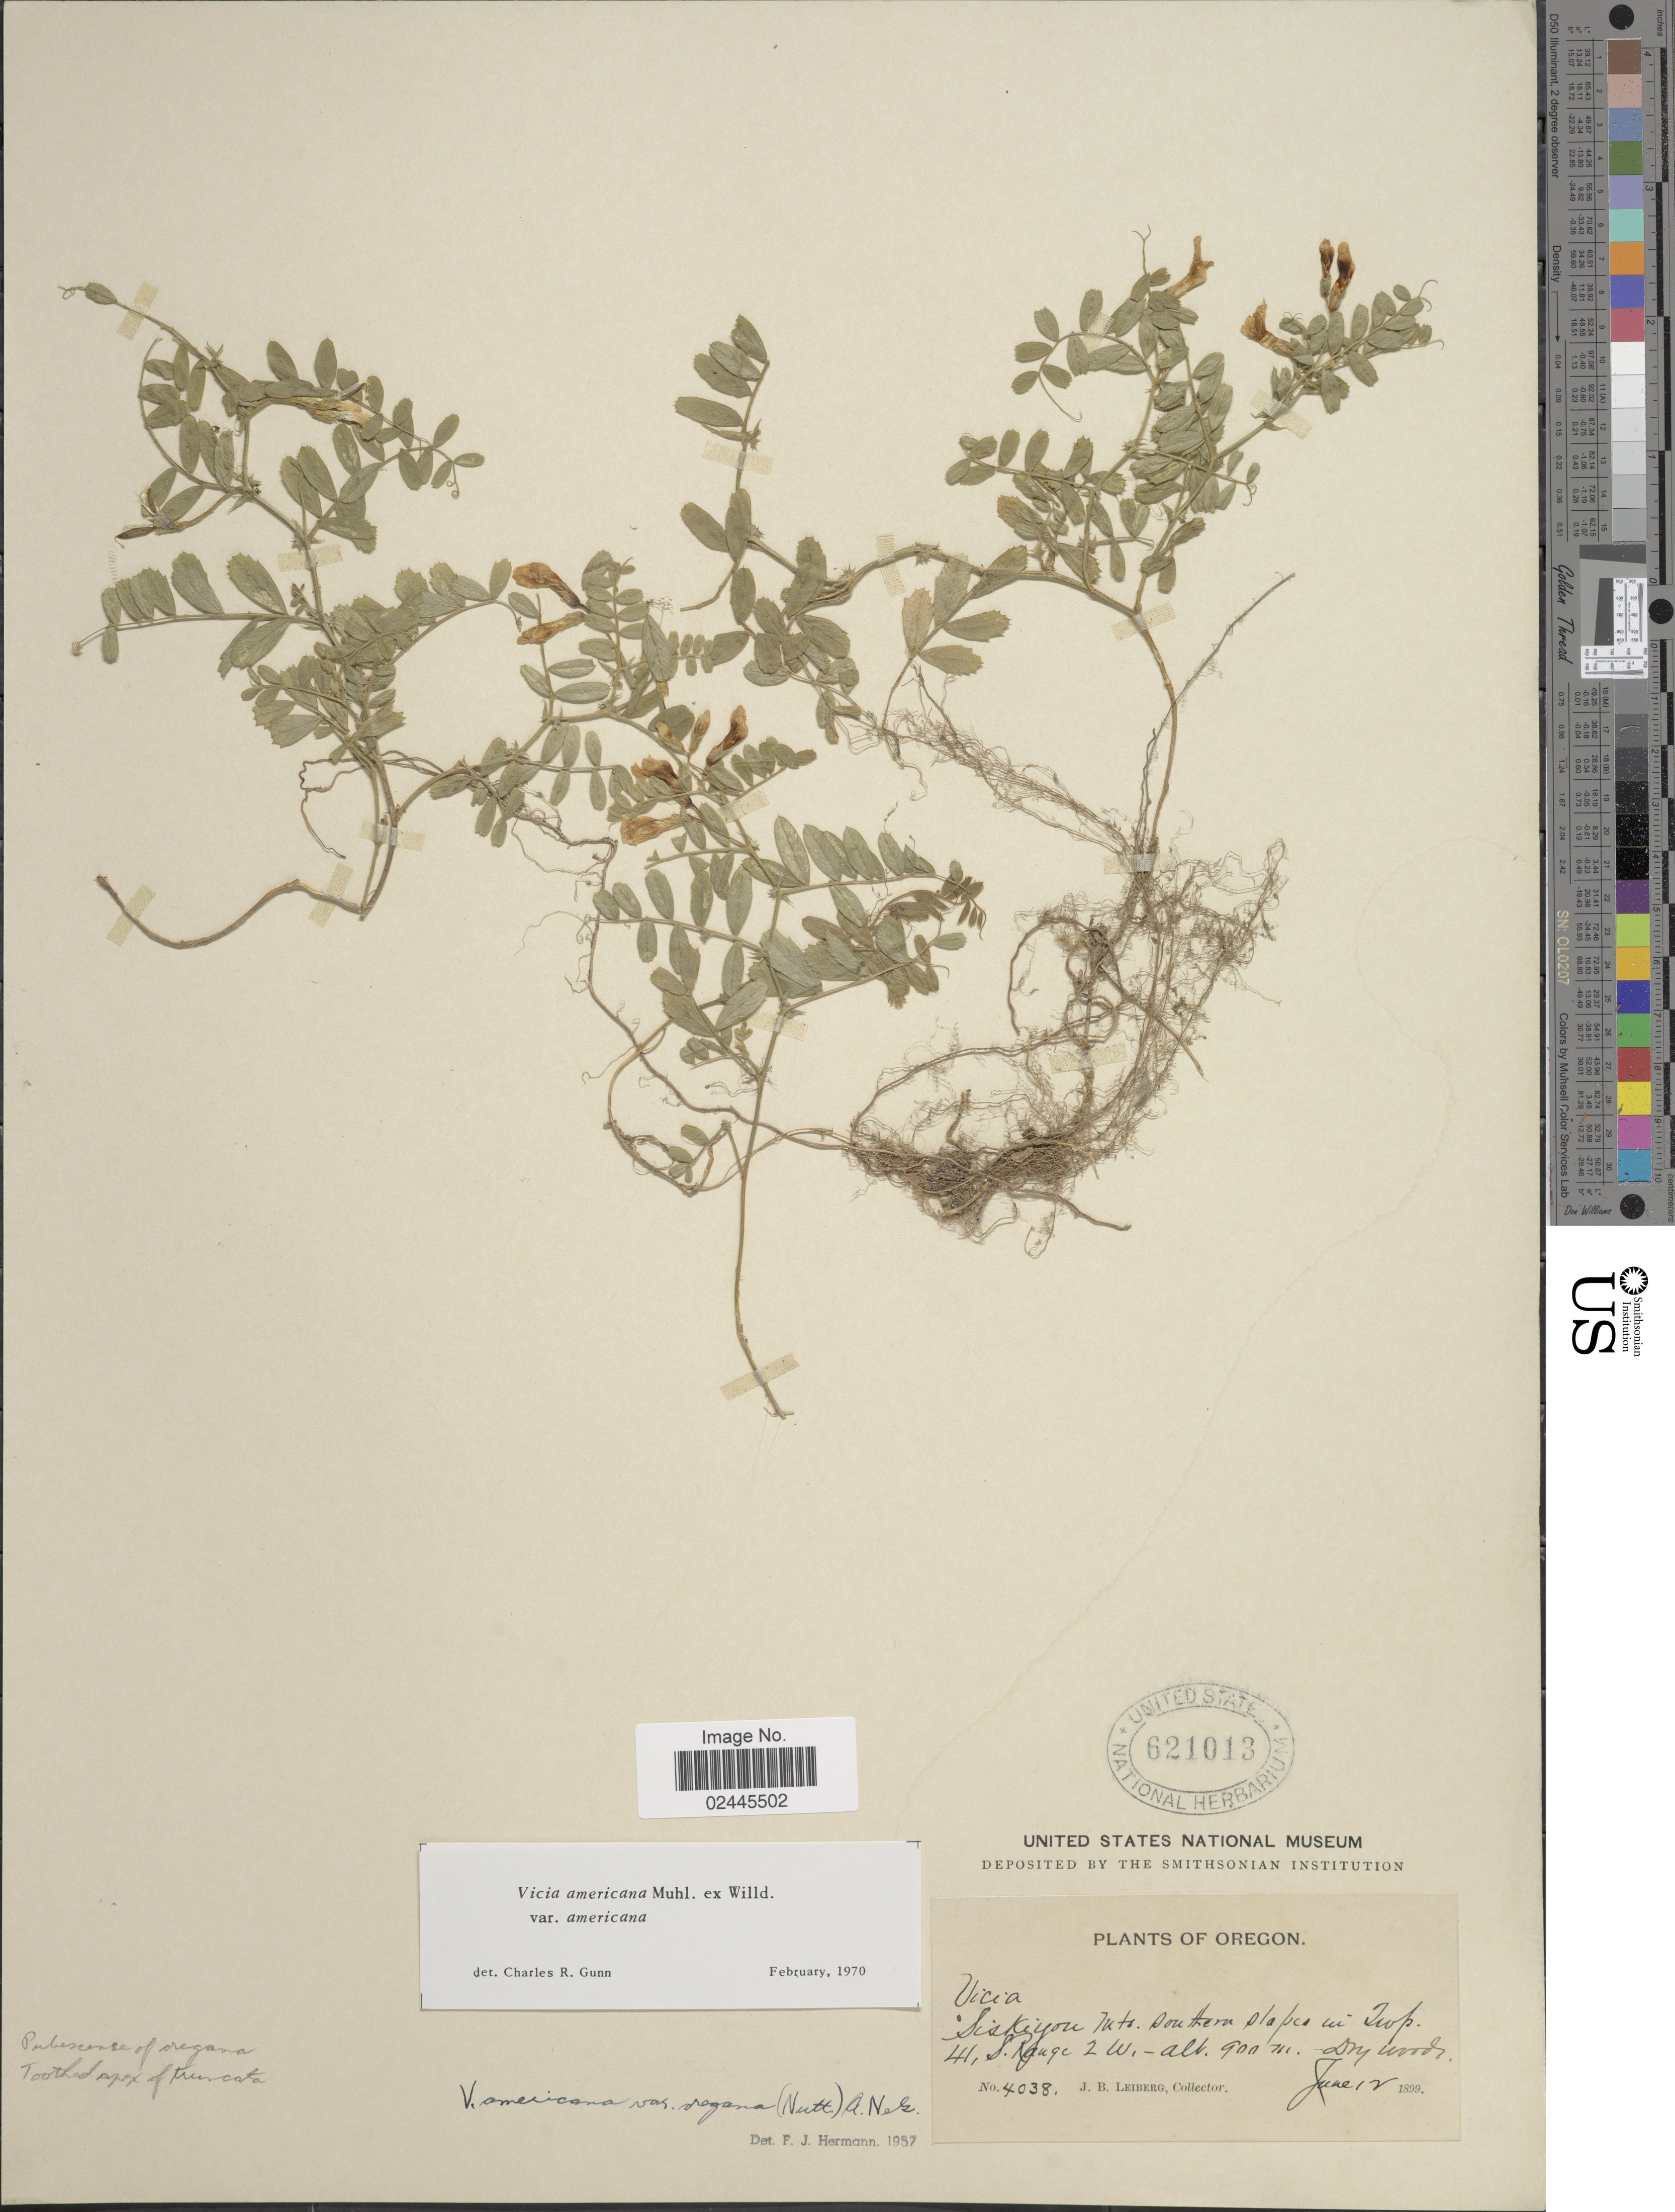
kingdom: Plantae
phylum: Tracheophyta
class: Magnoliopsida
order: Fabales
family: Fabaceae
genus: Vicia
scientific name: Vicia americana var. americana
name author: Muhl. ex Willd.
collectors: J. B. Leiberg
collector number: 4038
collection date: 1899-06-12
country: United States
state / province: Oregon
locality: Siskiyou Mts. southern slopes in Twp. 41, S. Range 2W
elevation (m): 900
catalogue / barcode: US 621013